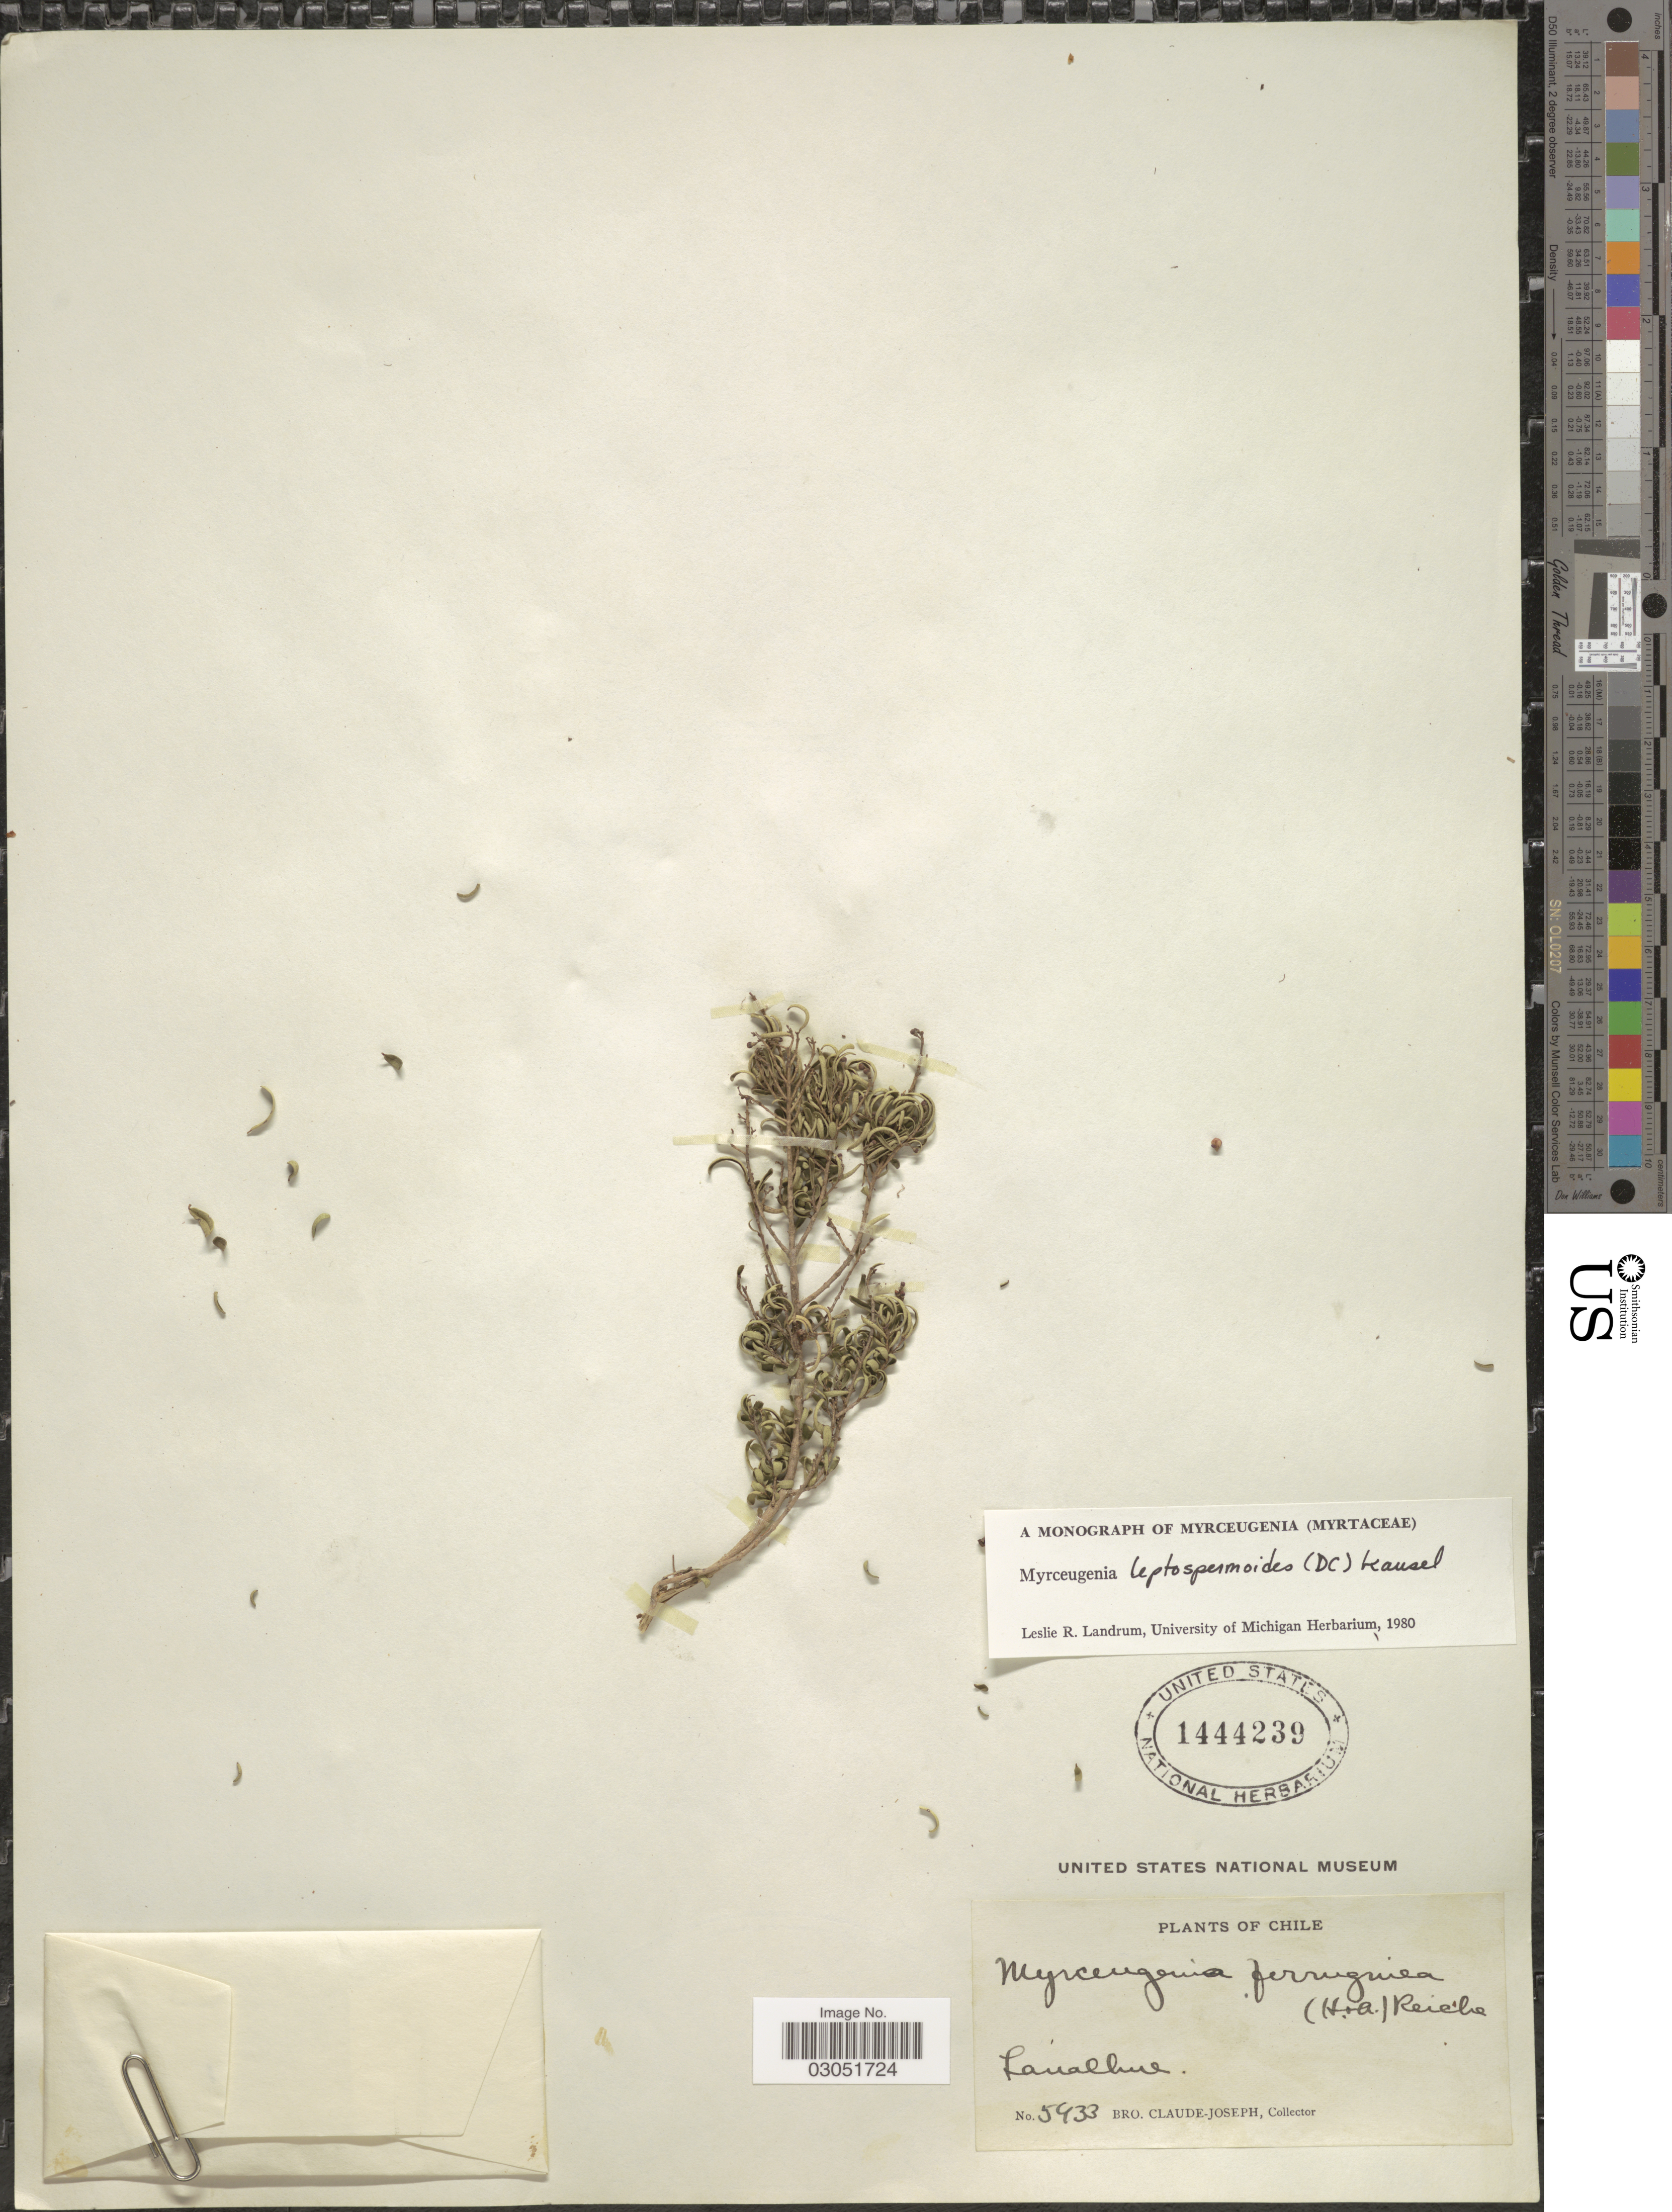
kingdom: Plantae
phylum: Tracheophyta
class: Magnoliopsida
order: Myrtales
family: Myrtaceae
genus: Myrceugenia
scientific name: Myrceugenia leptospermoides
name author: (DC.) Kausel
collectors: Bro. Claude-Joseph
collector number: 5433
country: Chile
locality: Lanalhue.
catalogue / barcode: US 1444239